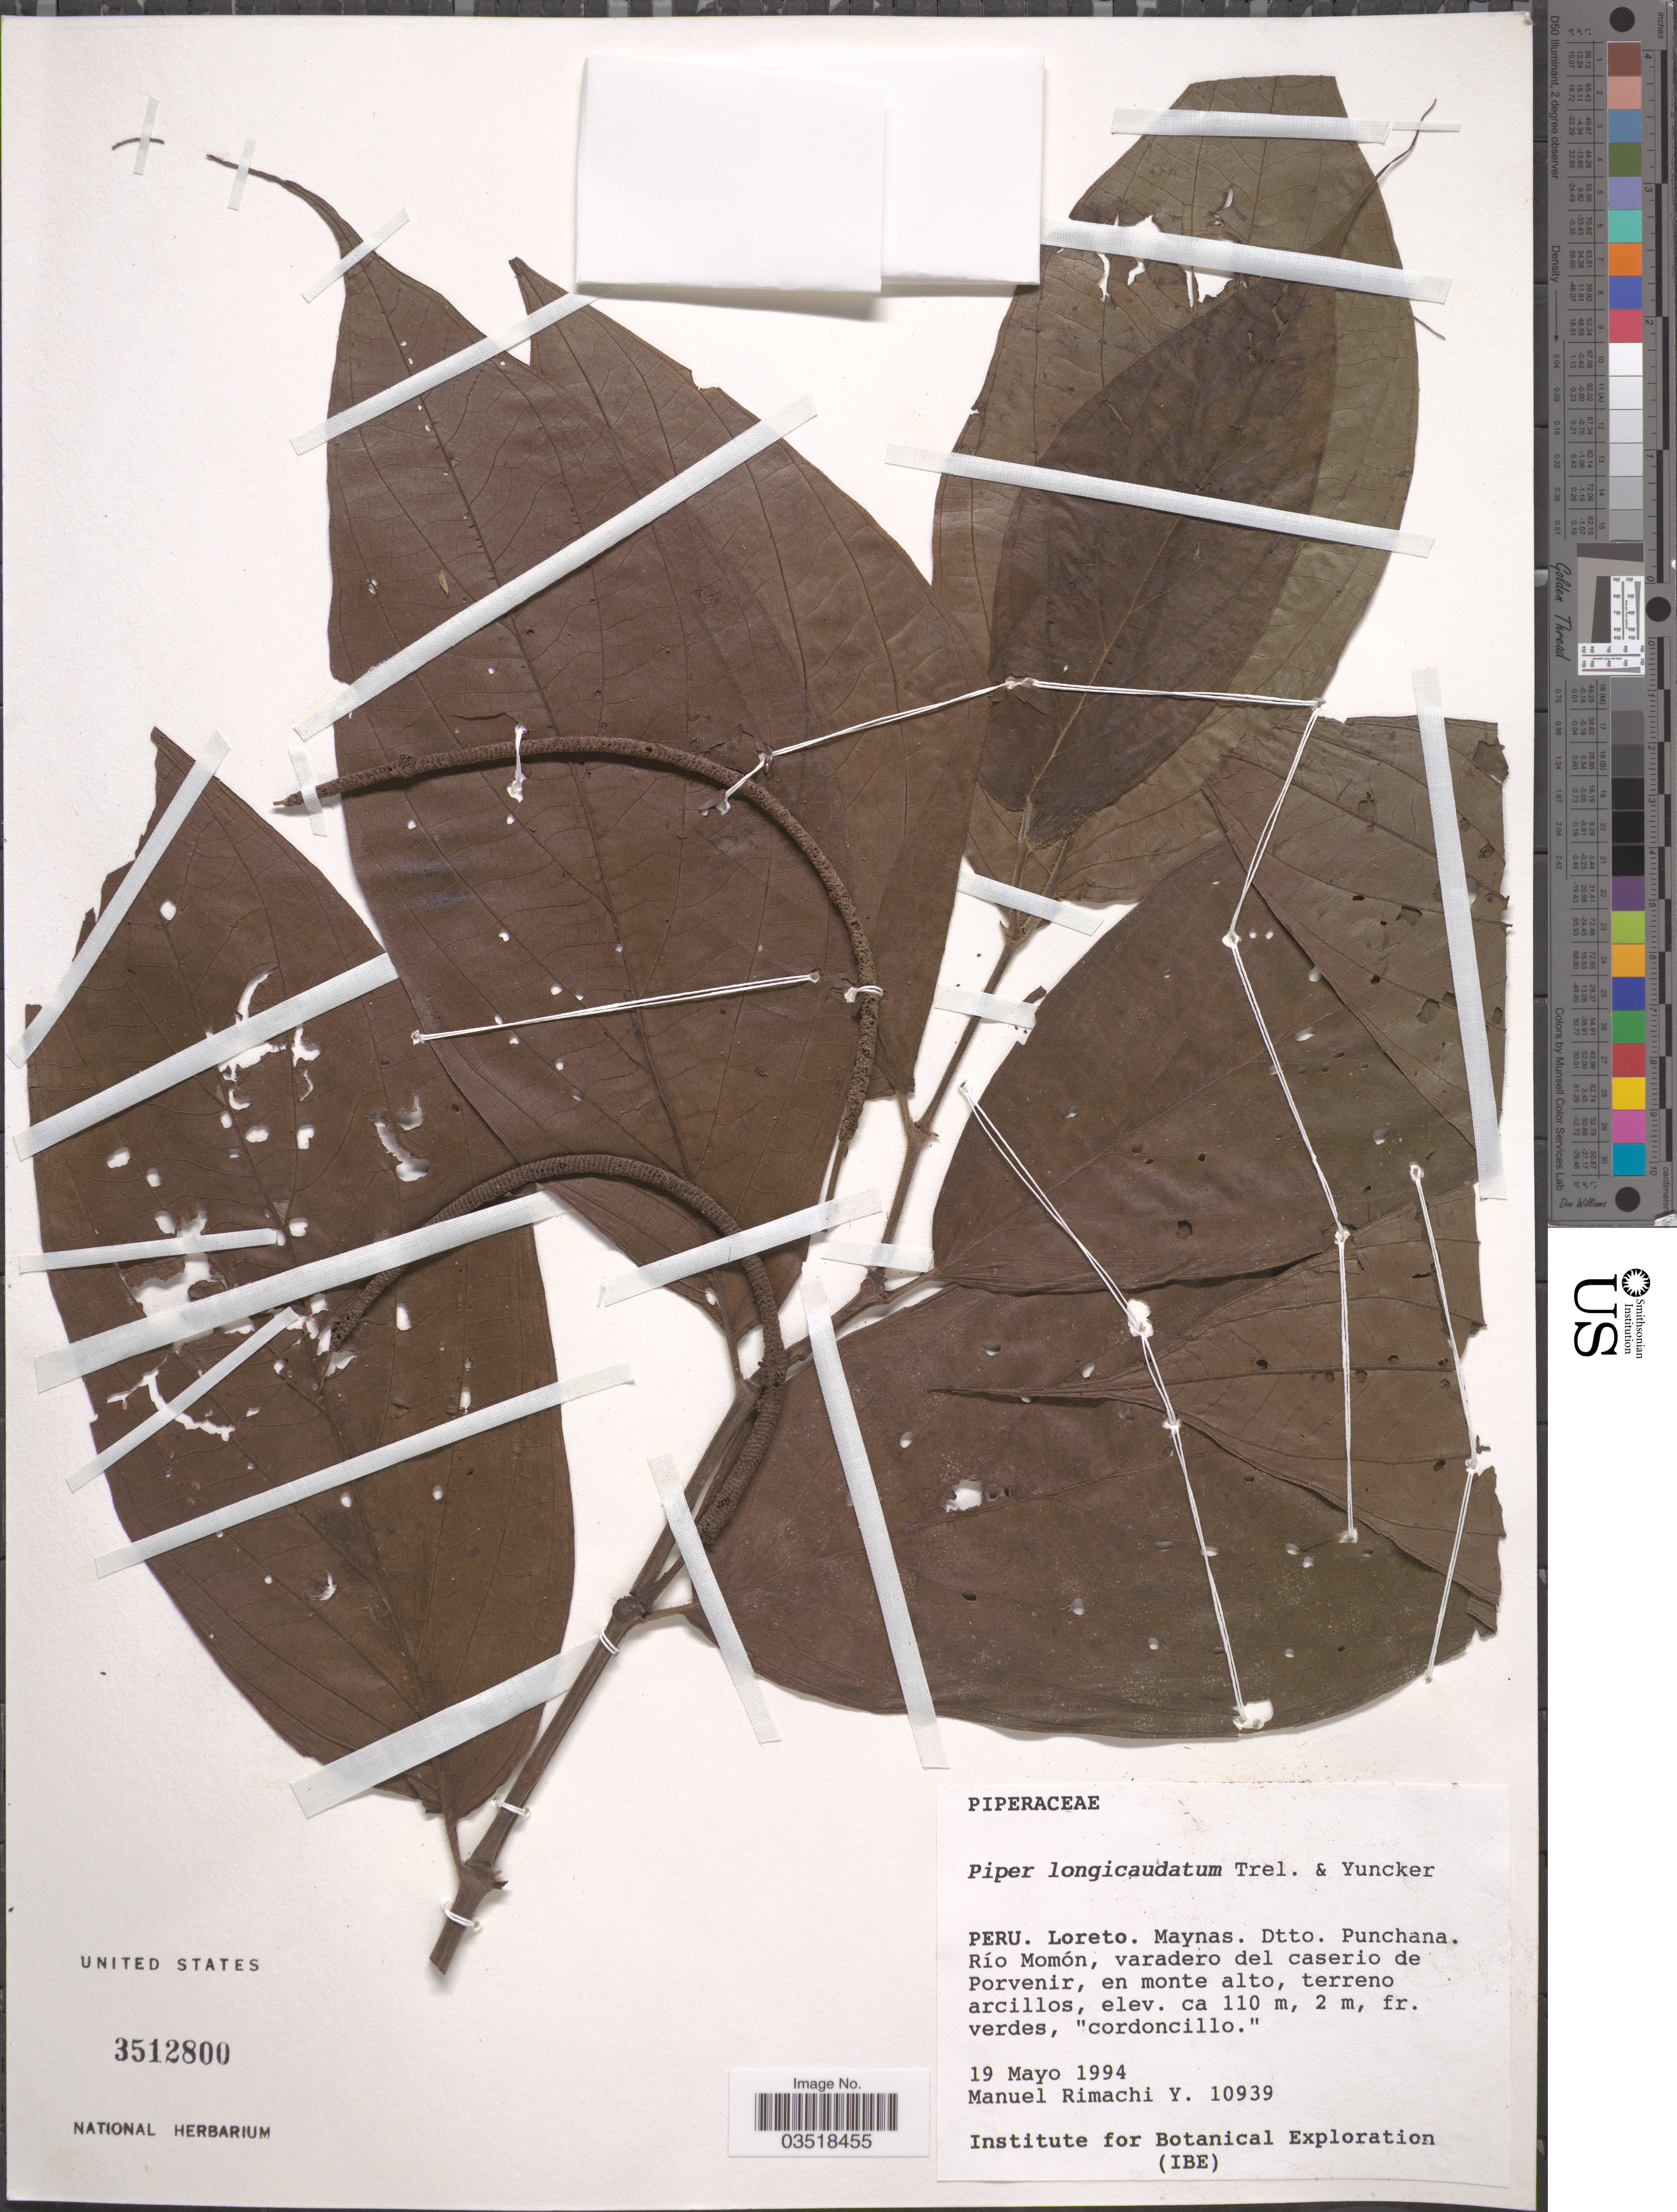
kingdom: Plantae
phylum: Tracheophyta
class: Magnoliopsida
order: Piperales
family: Piperaceae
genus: Piper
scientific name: Piper longicaudatum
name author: Trel. & Yunck.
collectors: M. Rimachi Y.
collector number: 10939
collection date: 1994-05-19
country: Peru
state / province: Loreto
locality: Maynas. Dtto. Punchana. Río Momón, varadero del caserio de Porvenir.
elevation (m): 110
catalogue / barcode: US 3512800